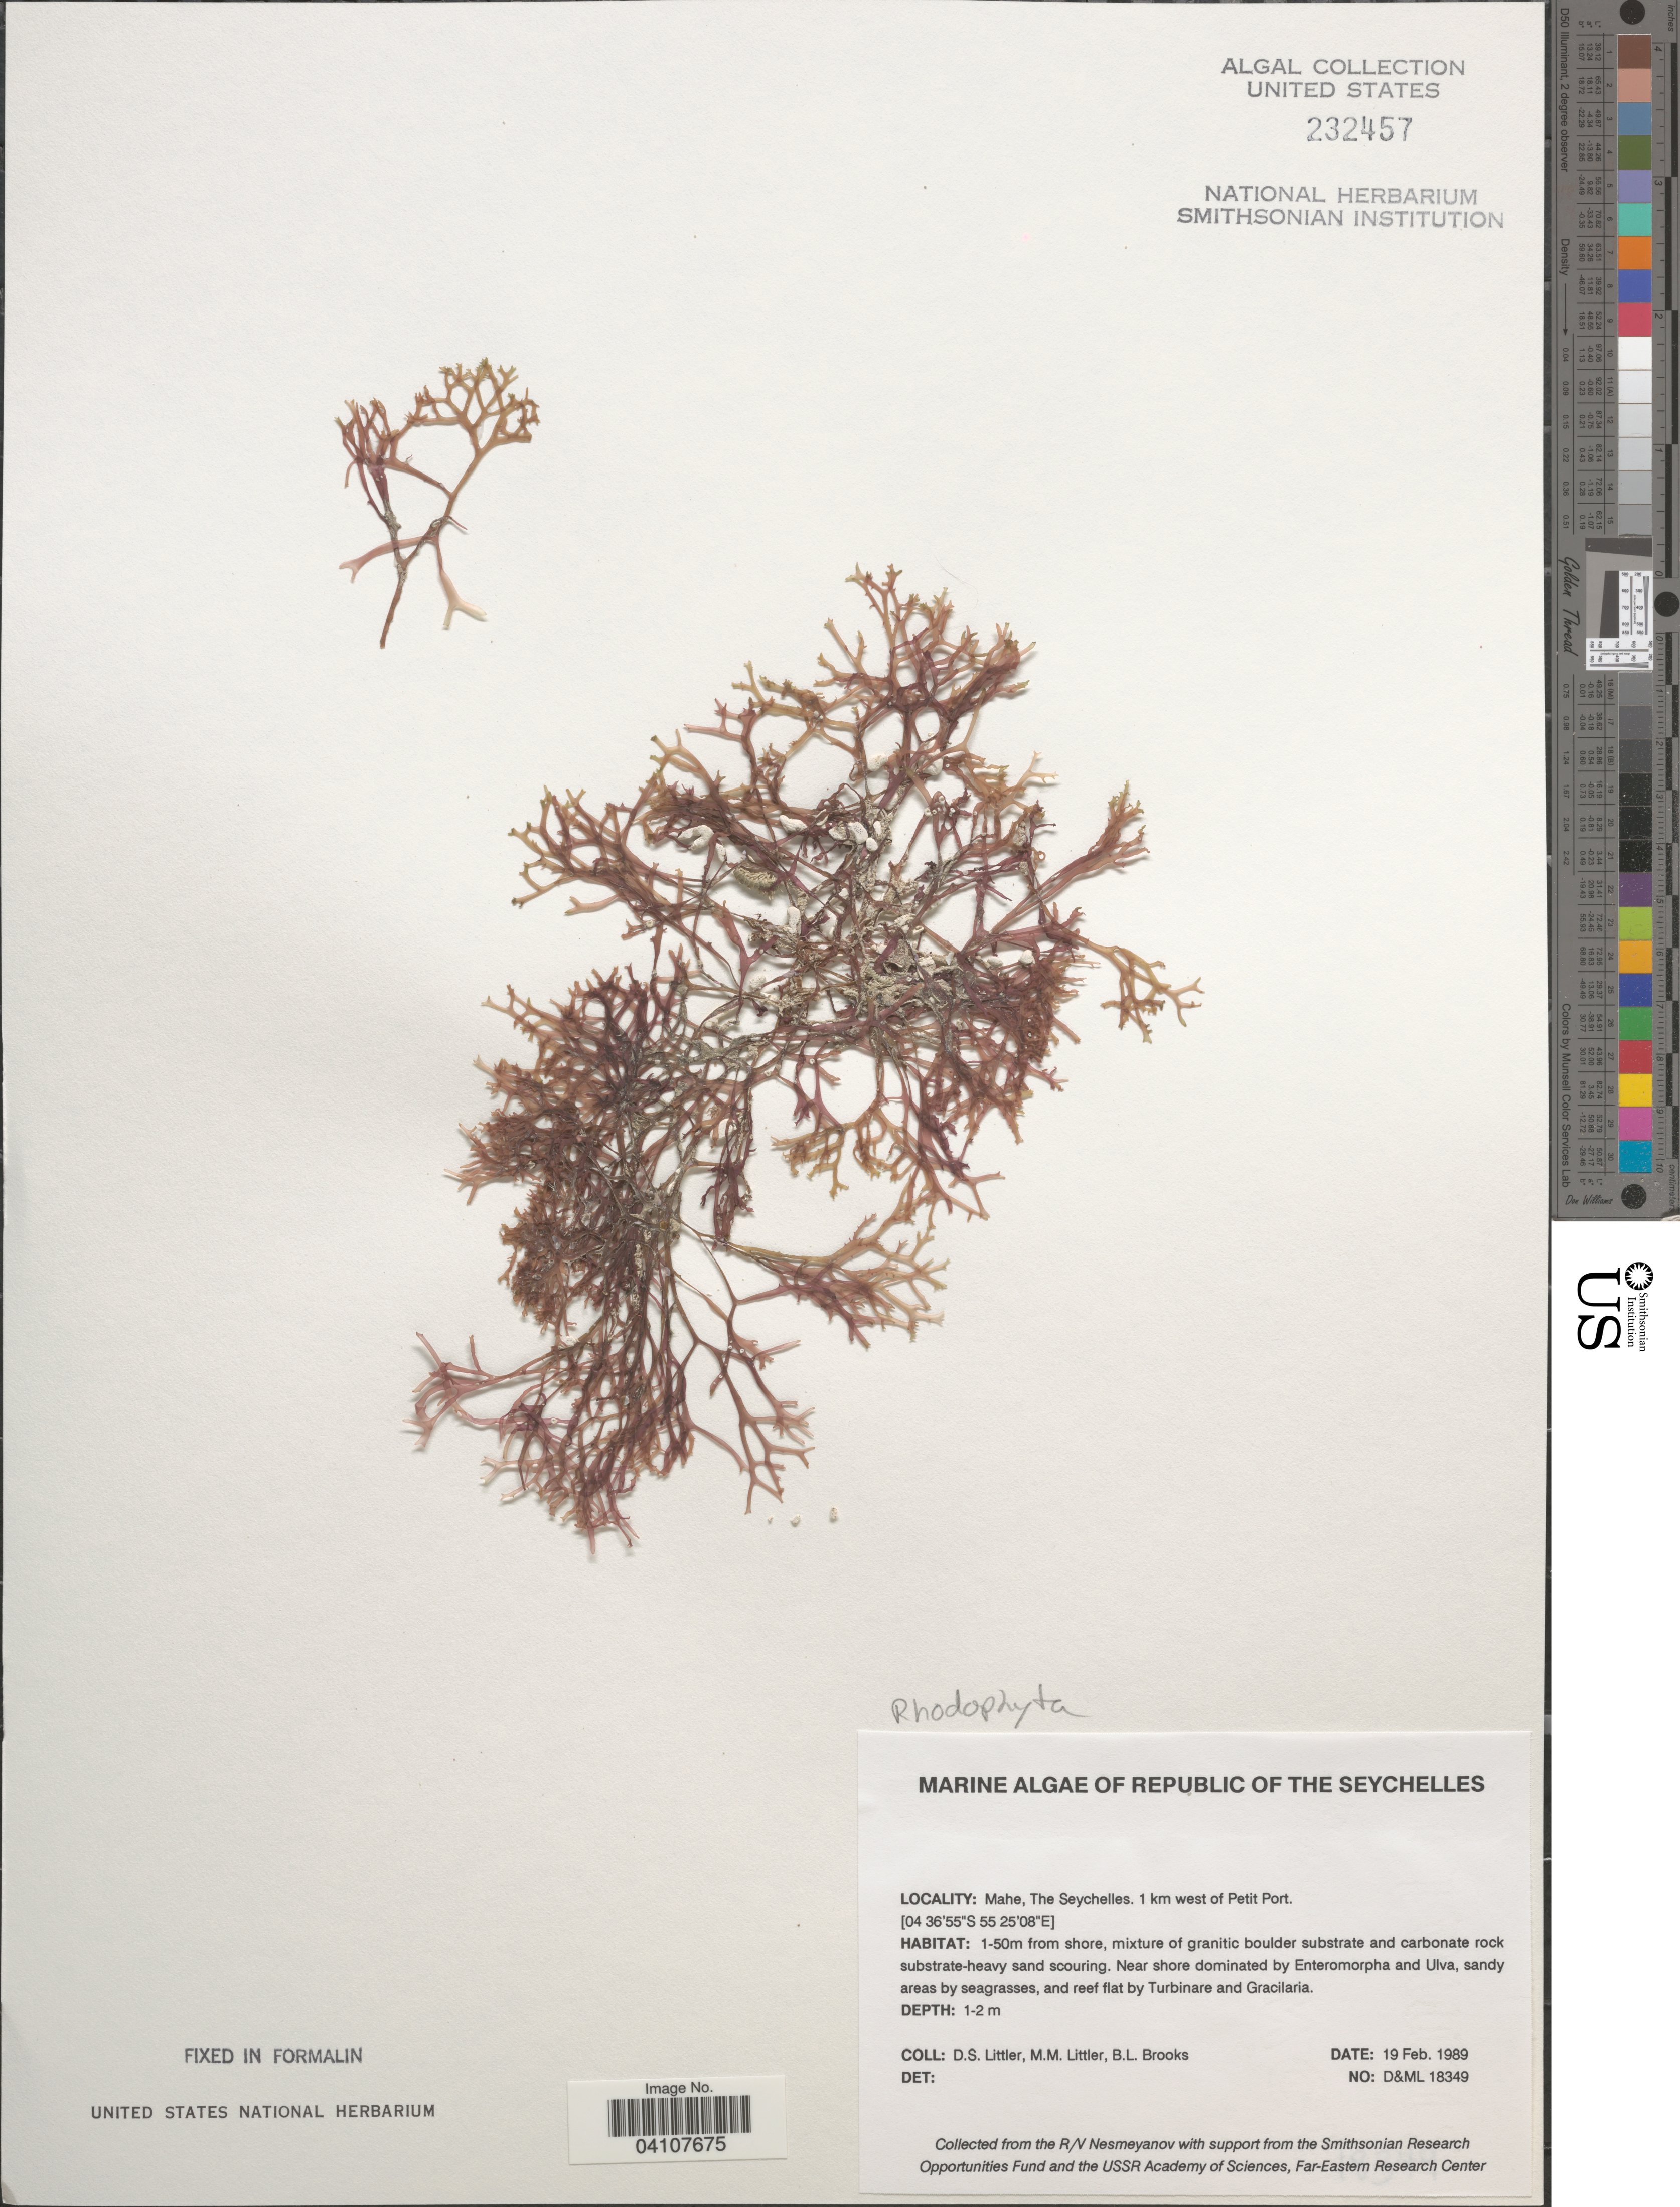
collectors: D. S. Littler & B. Brooks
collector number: D&ML18349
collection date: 1989-02-19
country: Seychelles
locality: Republic of the Seychelles. Mahe. 1 km west of Petit Port. 1-50m from shore.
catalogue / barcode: US 232457